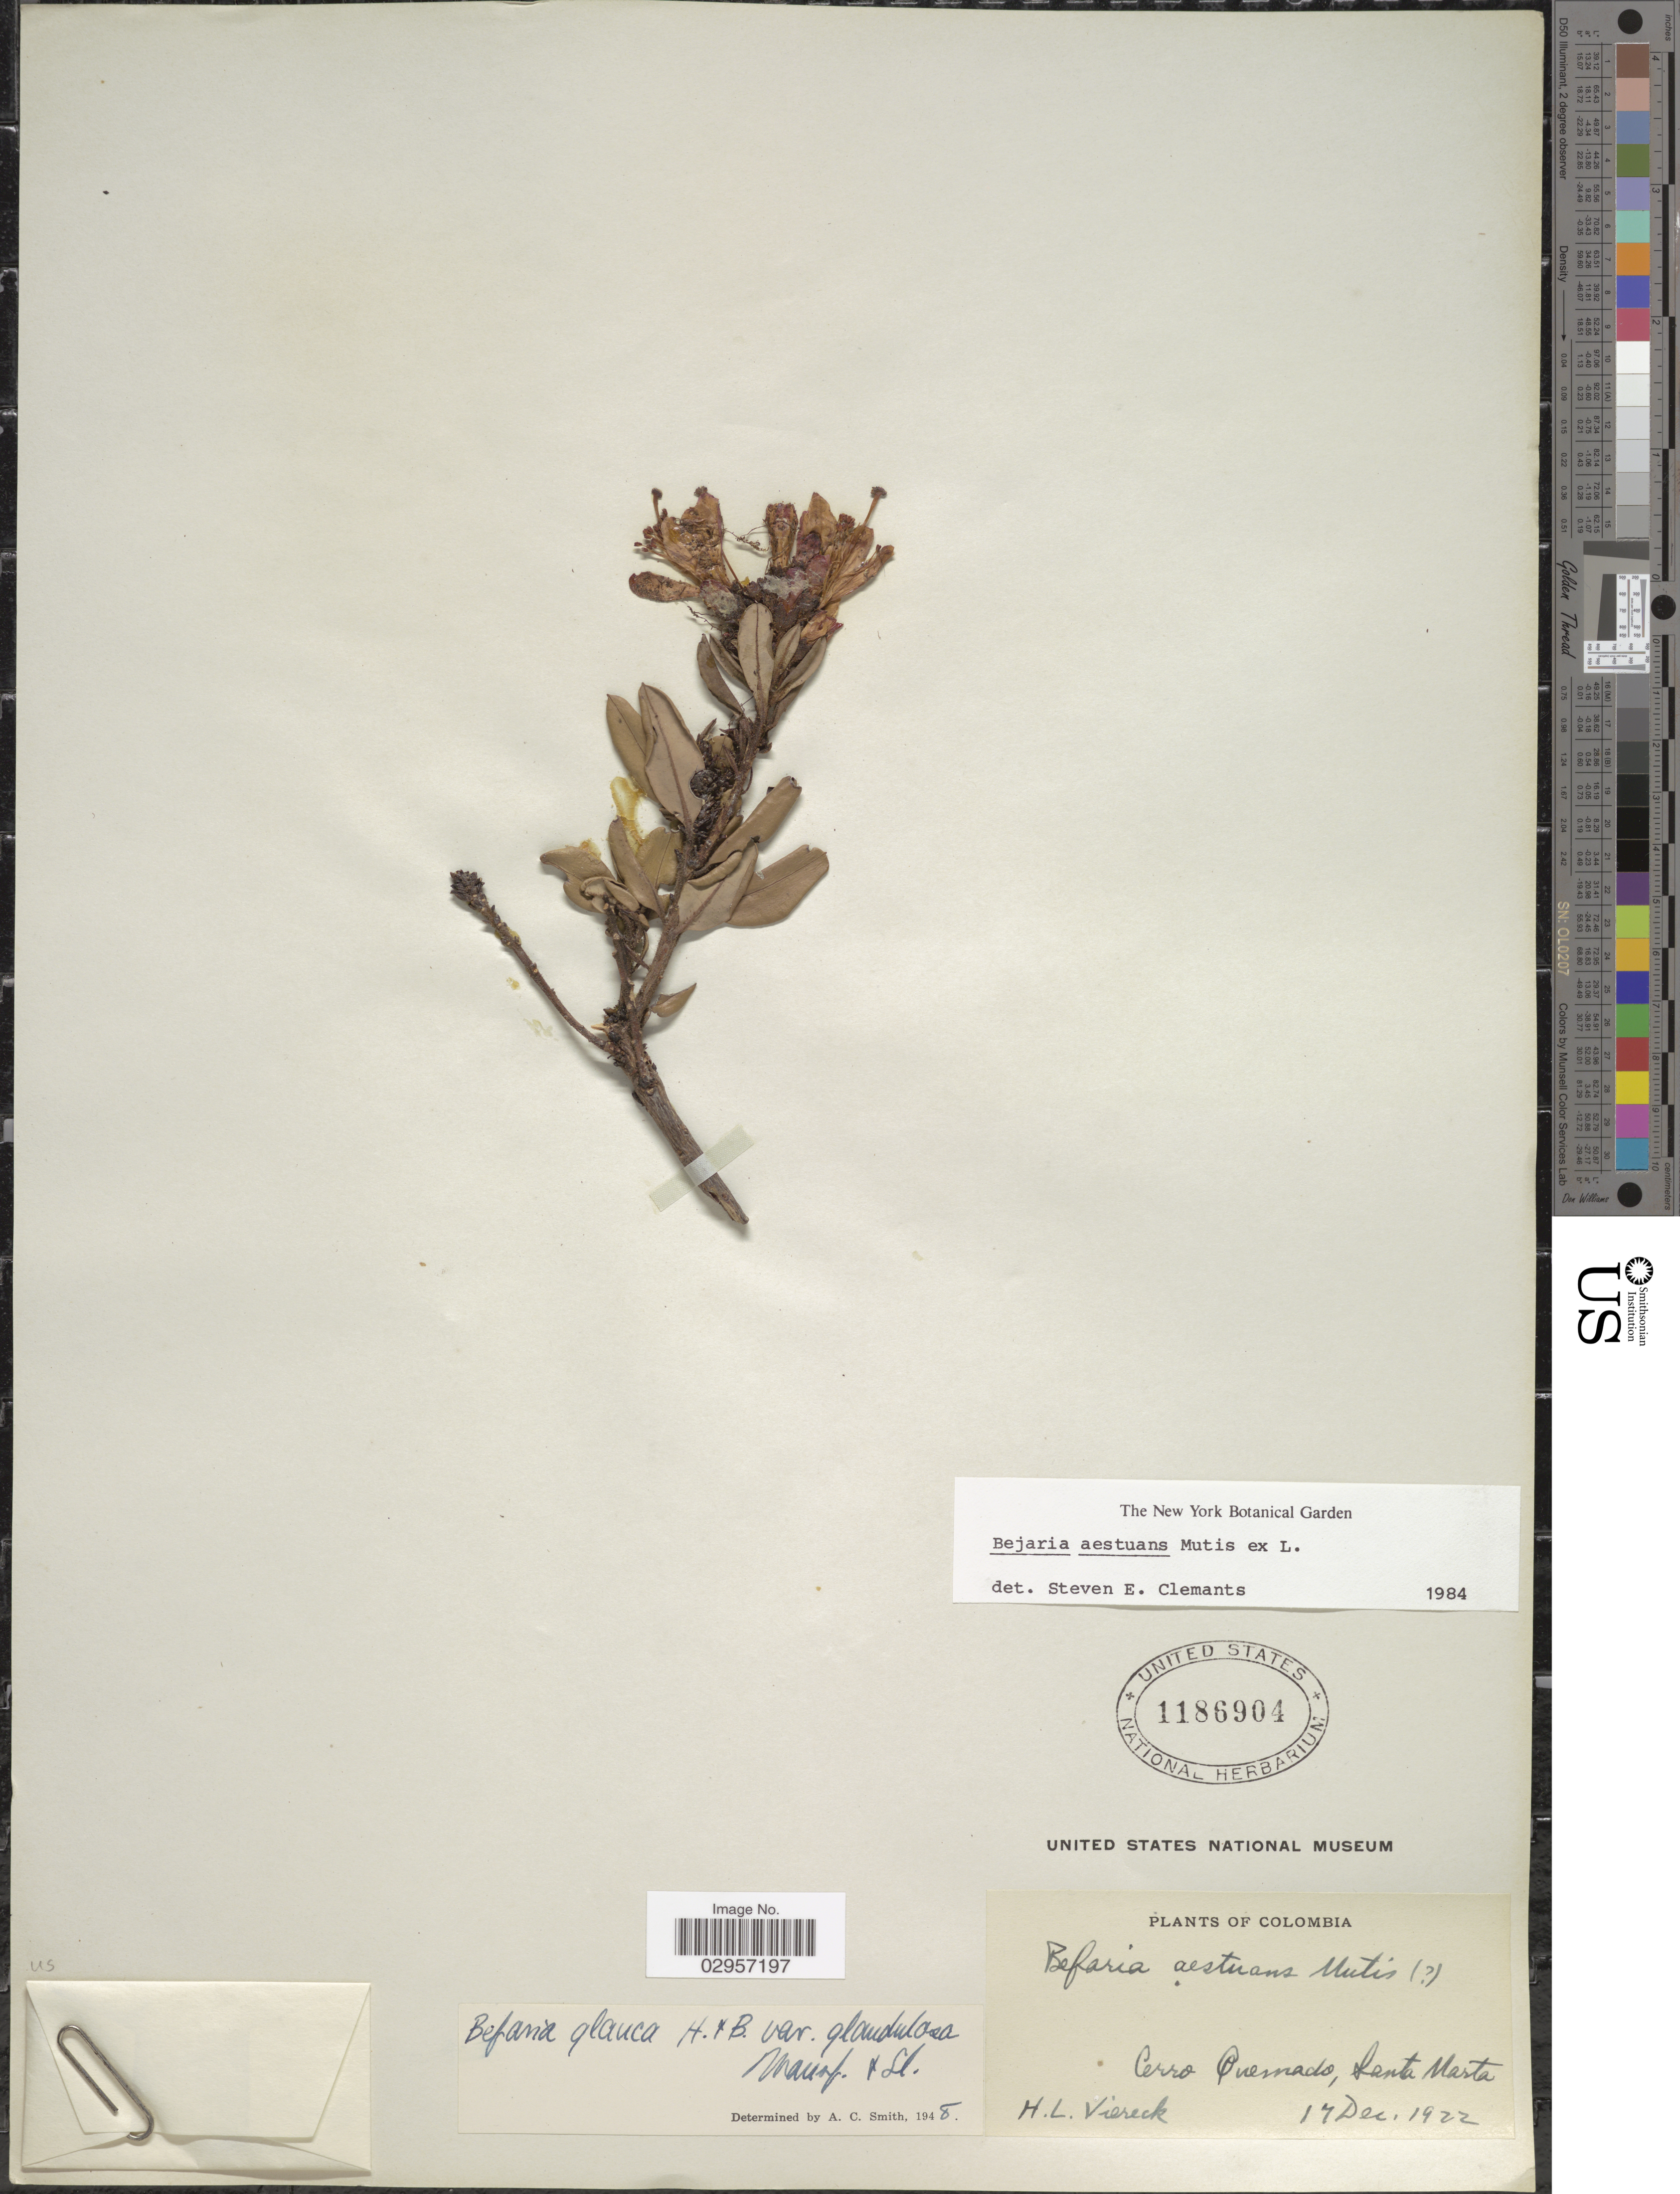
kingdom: Plantae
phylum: Tracheophyta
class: Magnoliopsida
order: Ericales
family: Ericaceae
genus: Befaria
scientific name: Befaria aestuans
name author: Mutis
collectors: H. L. Viereck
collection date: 1922-12-17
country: Colombia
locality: Cerro Quemado, Santa Marta.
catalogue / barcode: US 1186904